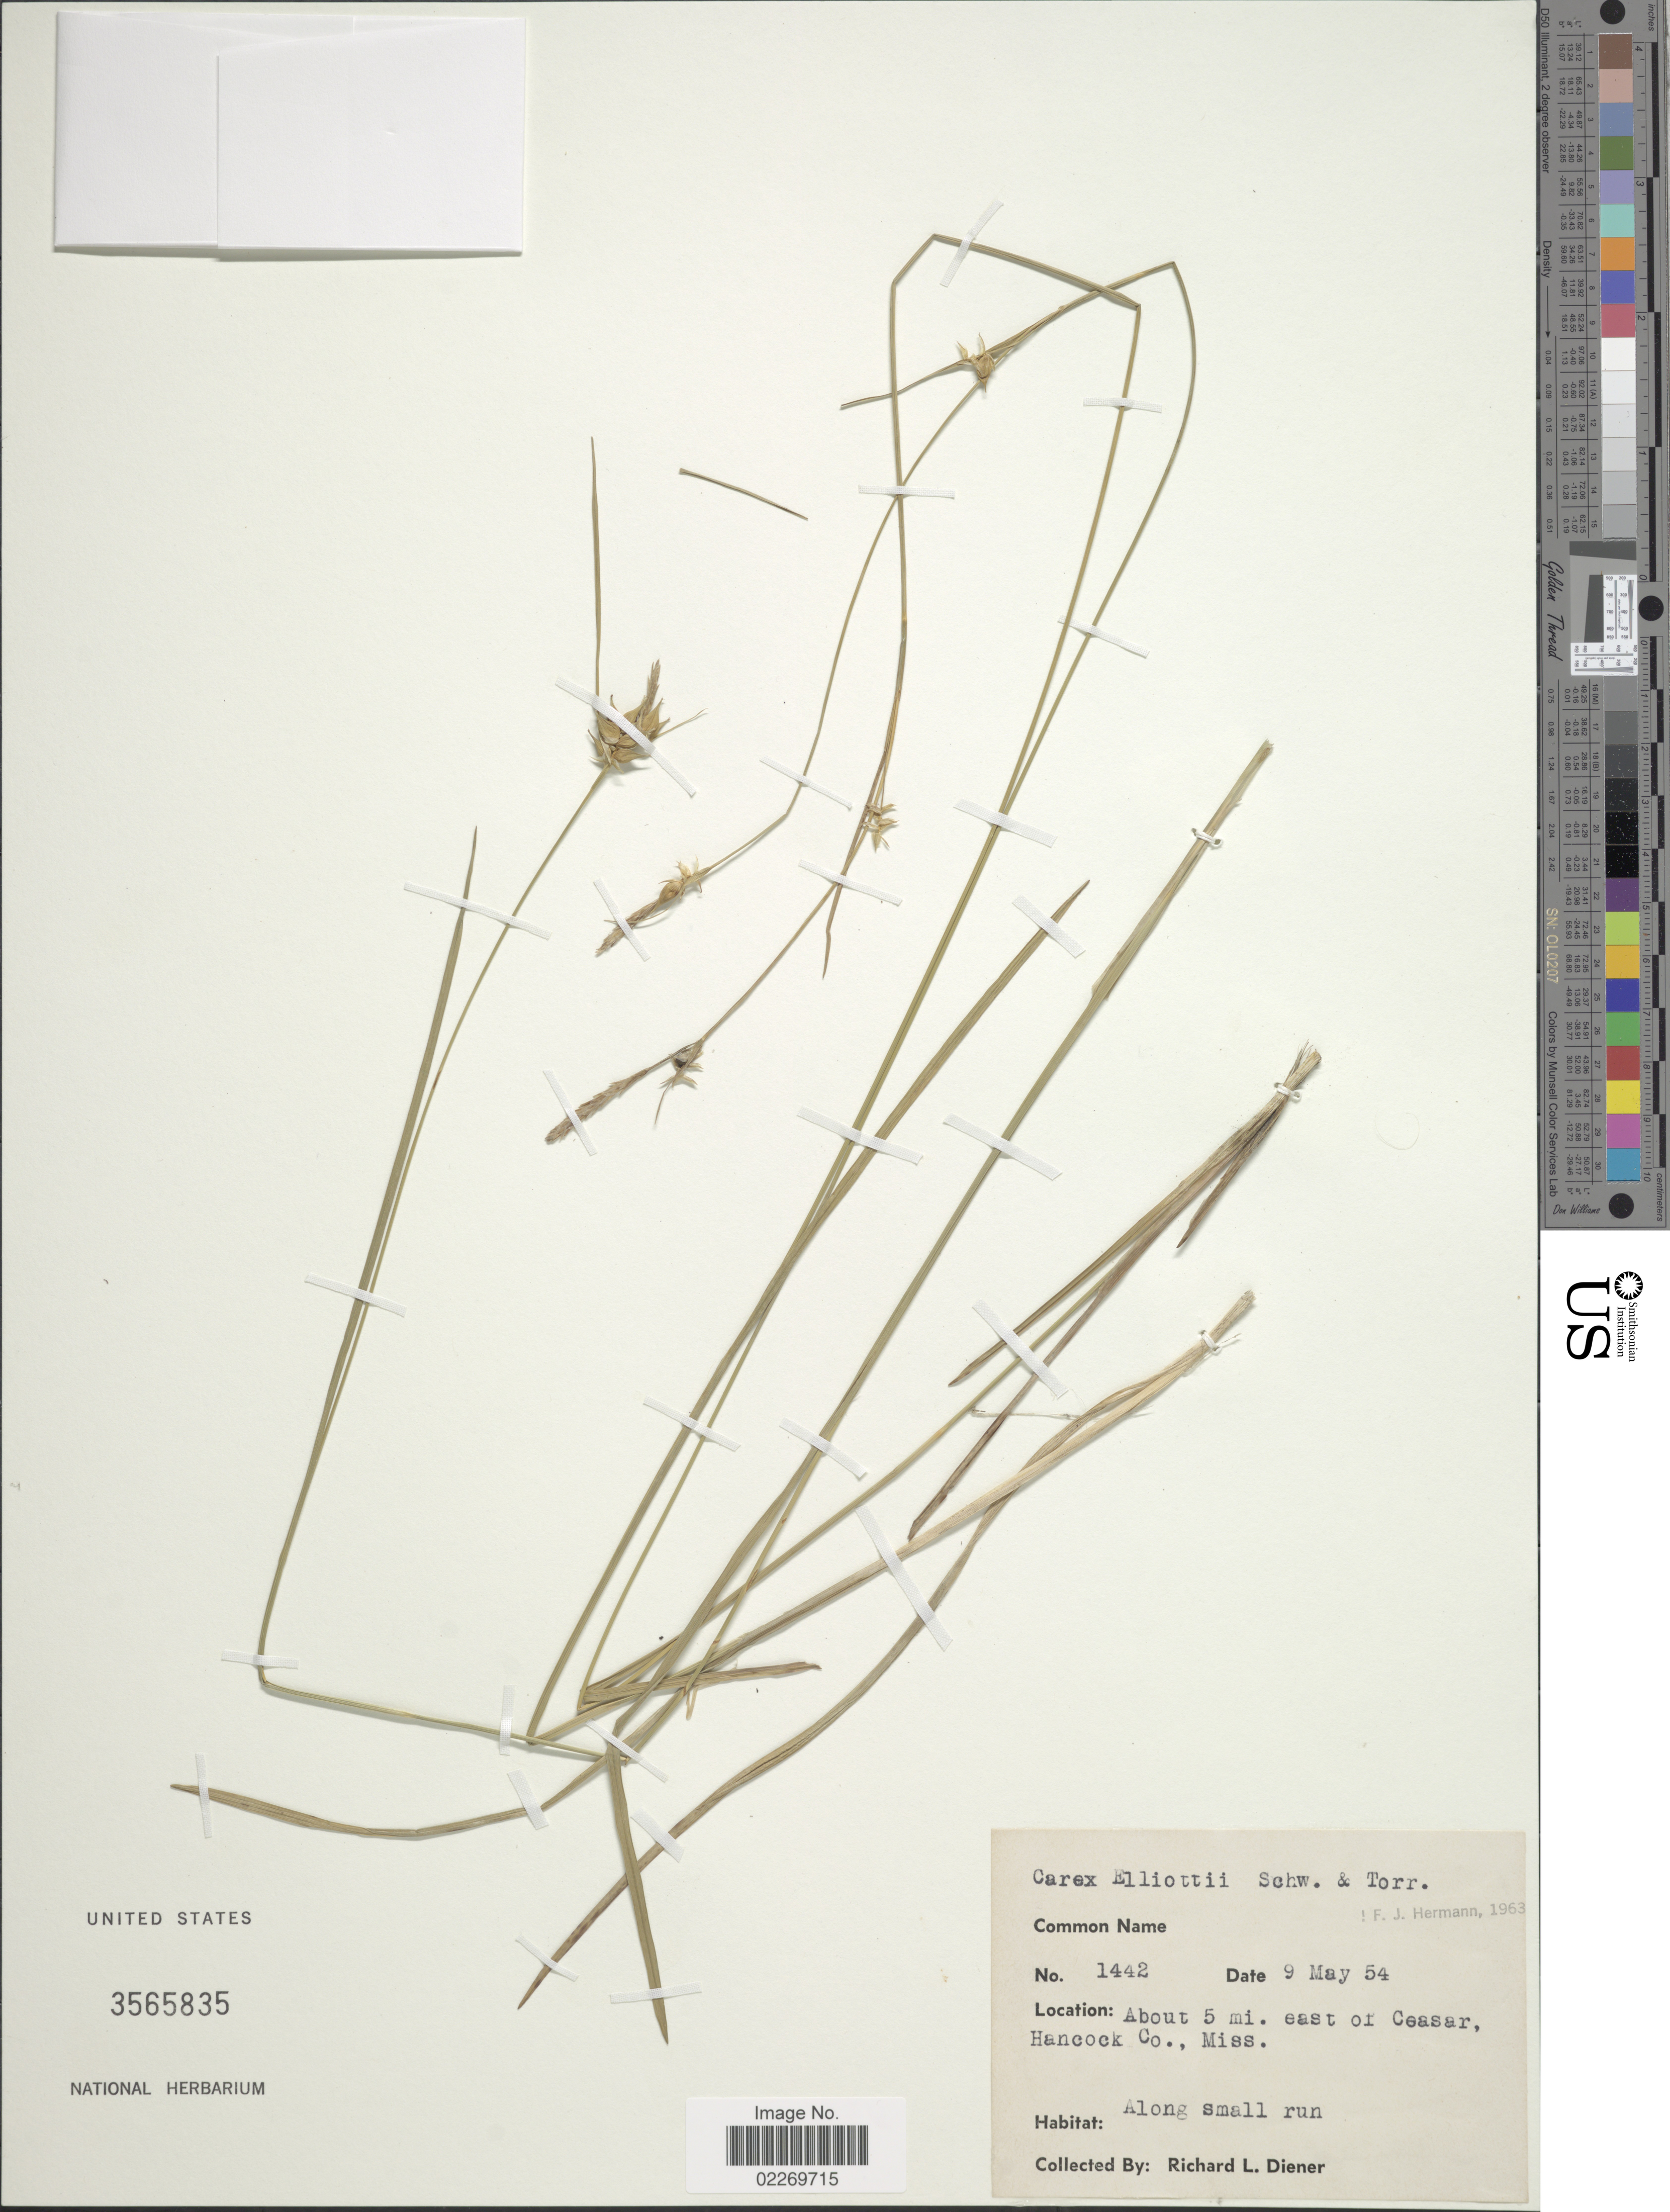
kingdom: Plantae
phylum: Tracheophyta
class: Liliopsida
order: Poales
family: Cyperaceae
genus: Carex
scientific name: Carex elliottii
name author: Schwein. & Torr.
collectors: R. Diener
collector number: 1442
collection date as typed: Transcribed d/m/y: 9/5/54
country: United States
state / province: Mississippi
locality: About 5 mi. east of Ceasar, Hancock Co.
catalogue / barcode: US 3565835